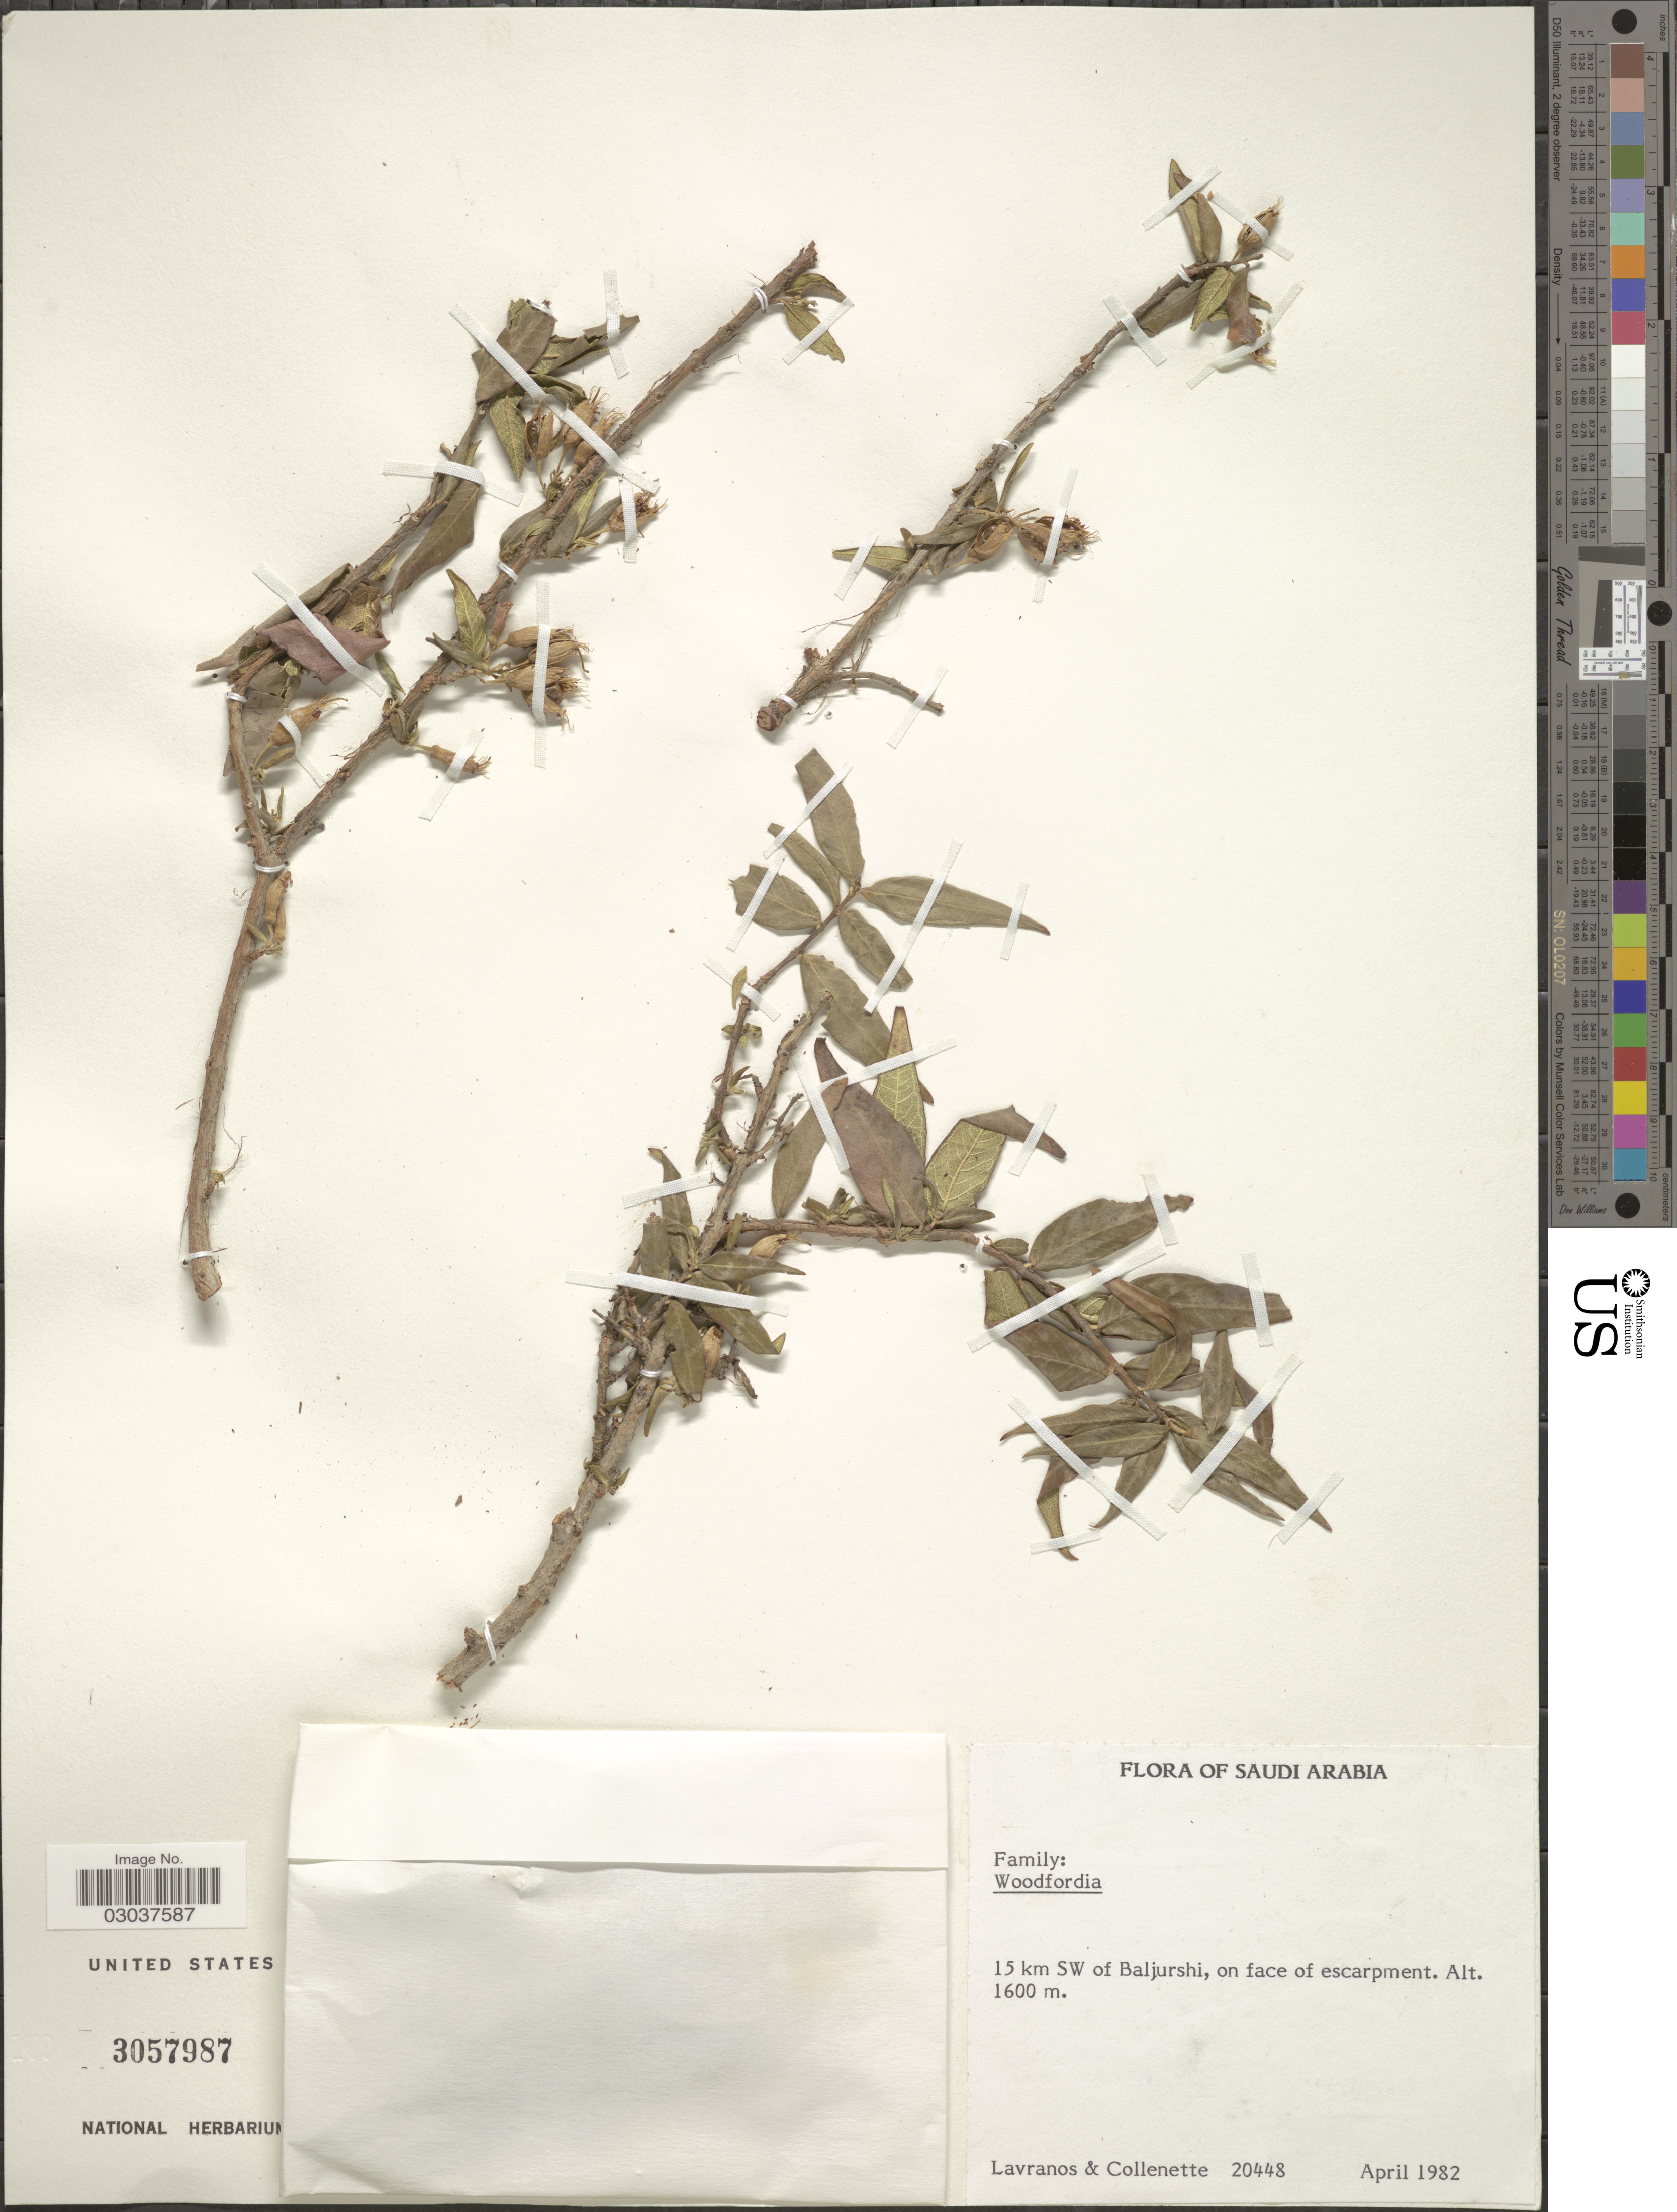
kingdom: Plantae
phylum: Tracheophyta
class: Magnoliopsida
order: Myrtales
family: Lythraceae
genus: Woodfordia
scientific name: Woodfordia sp.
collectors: Lavranos & -. Collenette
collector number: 20448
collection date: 1982-04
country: Saudi Arabia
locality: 15 km SW of Baljurshi, on face of escarpment.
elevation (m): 1600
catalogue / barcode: US 3057987